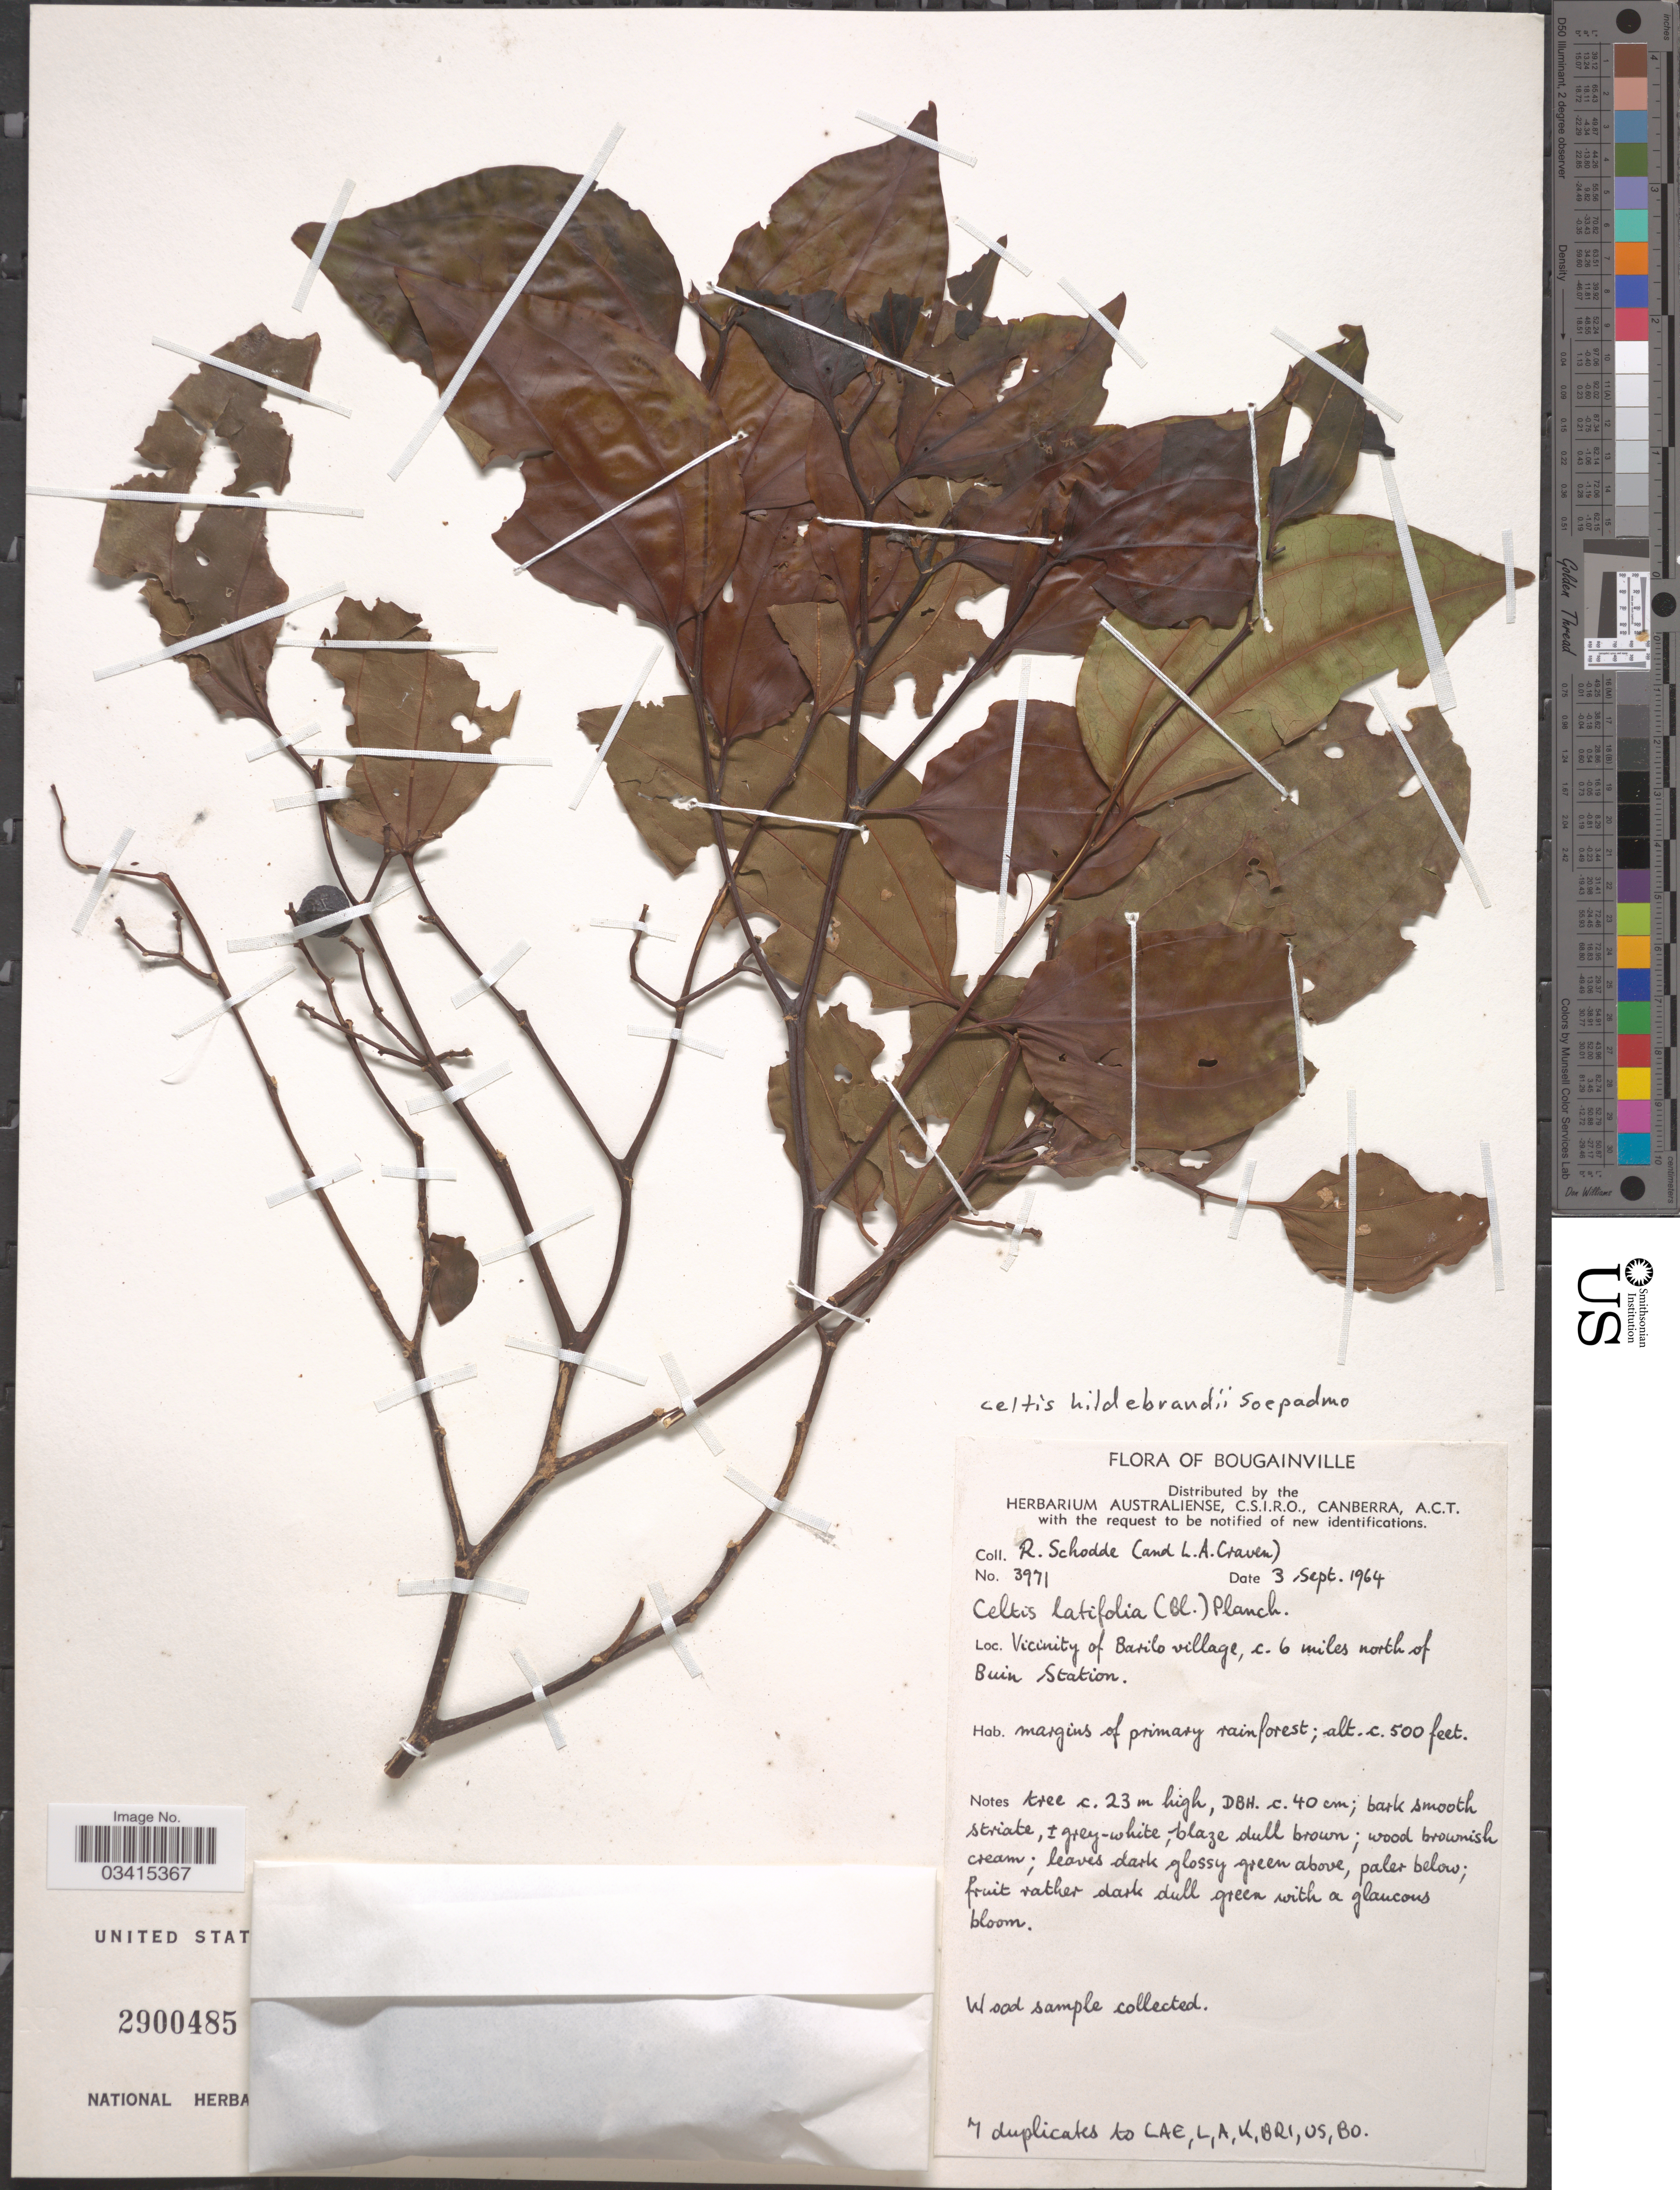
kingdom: Plantae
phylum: Tracheophyta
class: Magnoliopsida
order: Rosales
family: Cannabaceae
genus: Celtis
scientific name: Celtis hildebrandii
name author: Soepadmo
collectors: R. Schodde & L. A. Craven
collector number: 3971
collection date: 1964-09-03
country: Papua New Guinea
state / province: Bougainville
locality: Vicinity of Barilo village, c. 6 miles north of Buin Station.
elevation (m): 152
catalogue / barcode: US 2900485